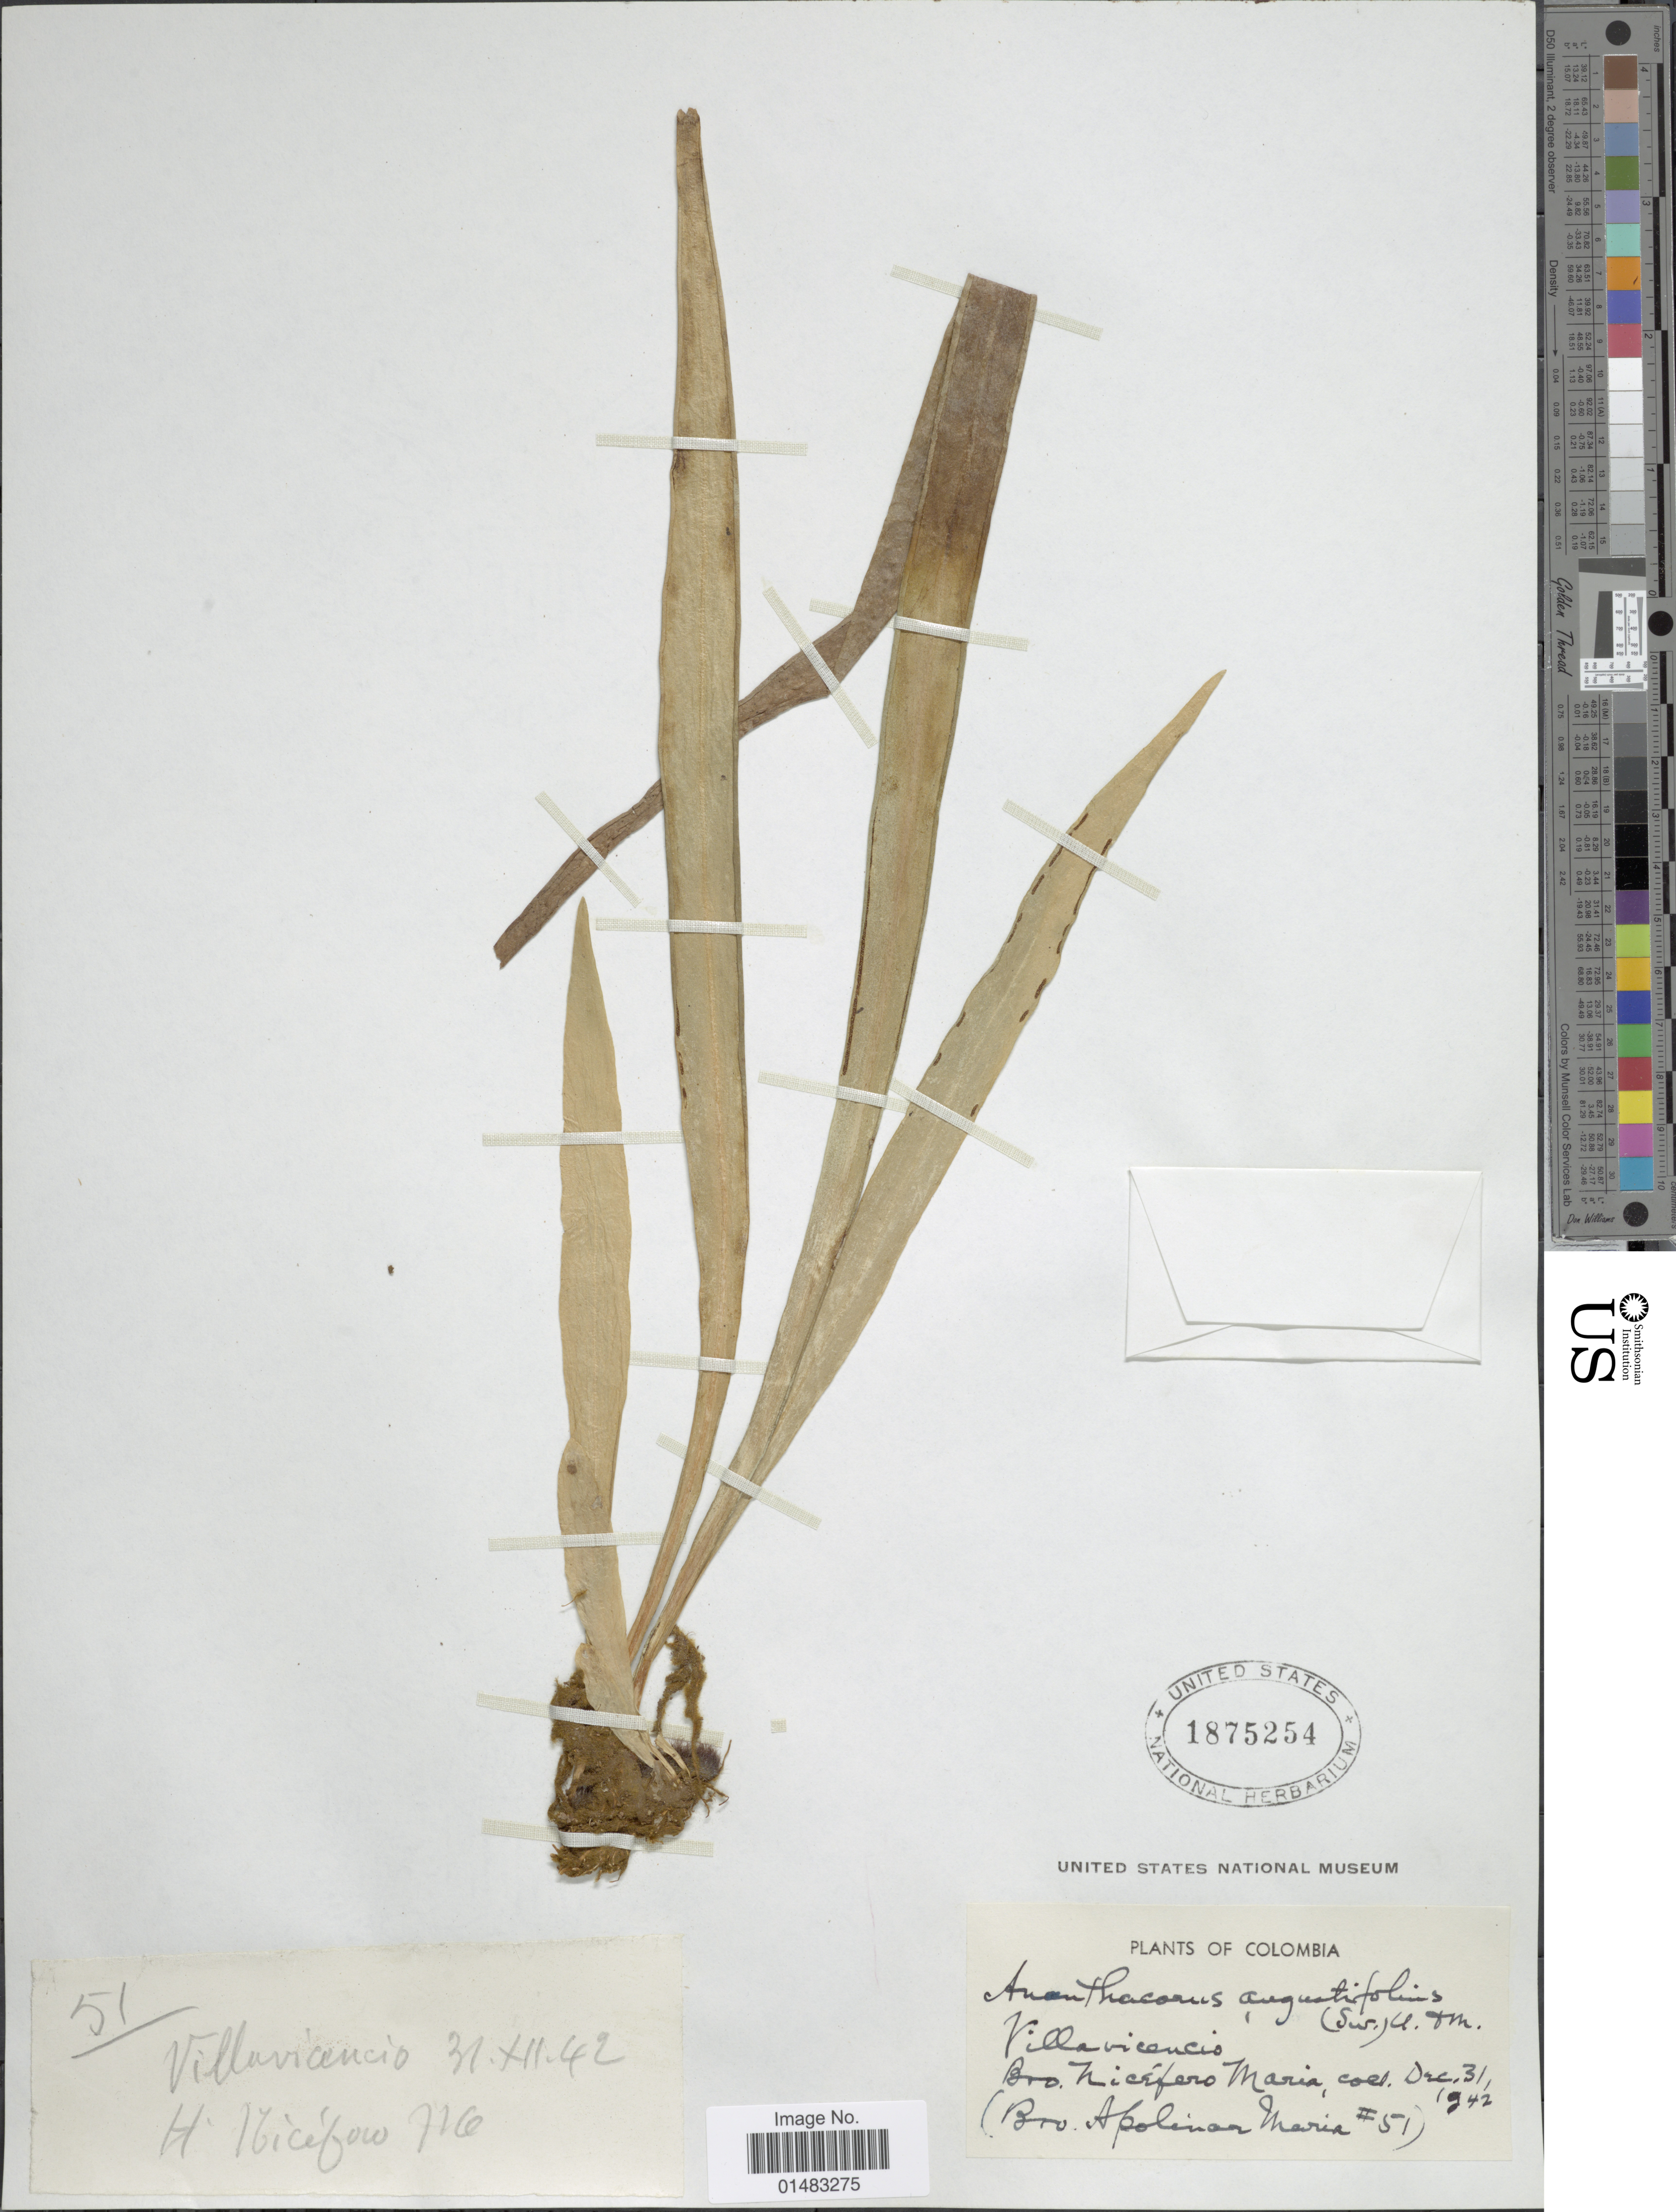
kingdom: Plantae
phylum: Tracheophyta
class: Polypodiopsida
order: Polypodiales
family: Pteridaceae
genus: Ananthacorus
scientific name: Ananthacorus angustifolius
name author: (Sw.) Underw. & Maxon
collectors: B. Apolinar-Maria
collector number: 51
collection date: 1942-12-31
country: Colombia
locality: Villavivencio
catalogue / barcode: US 1875254